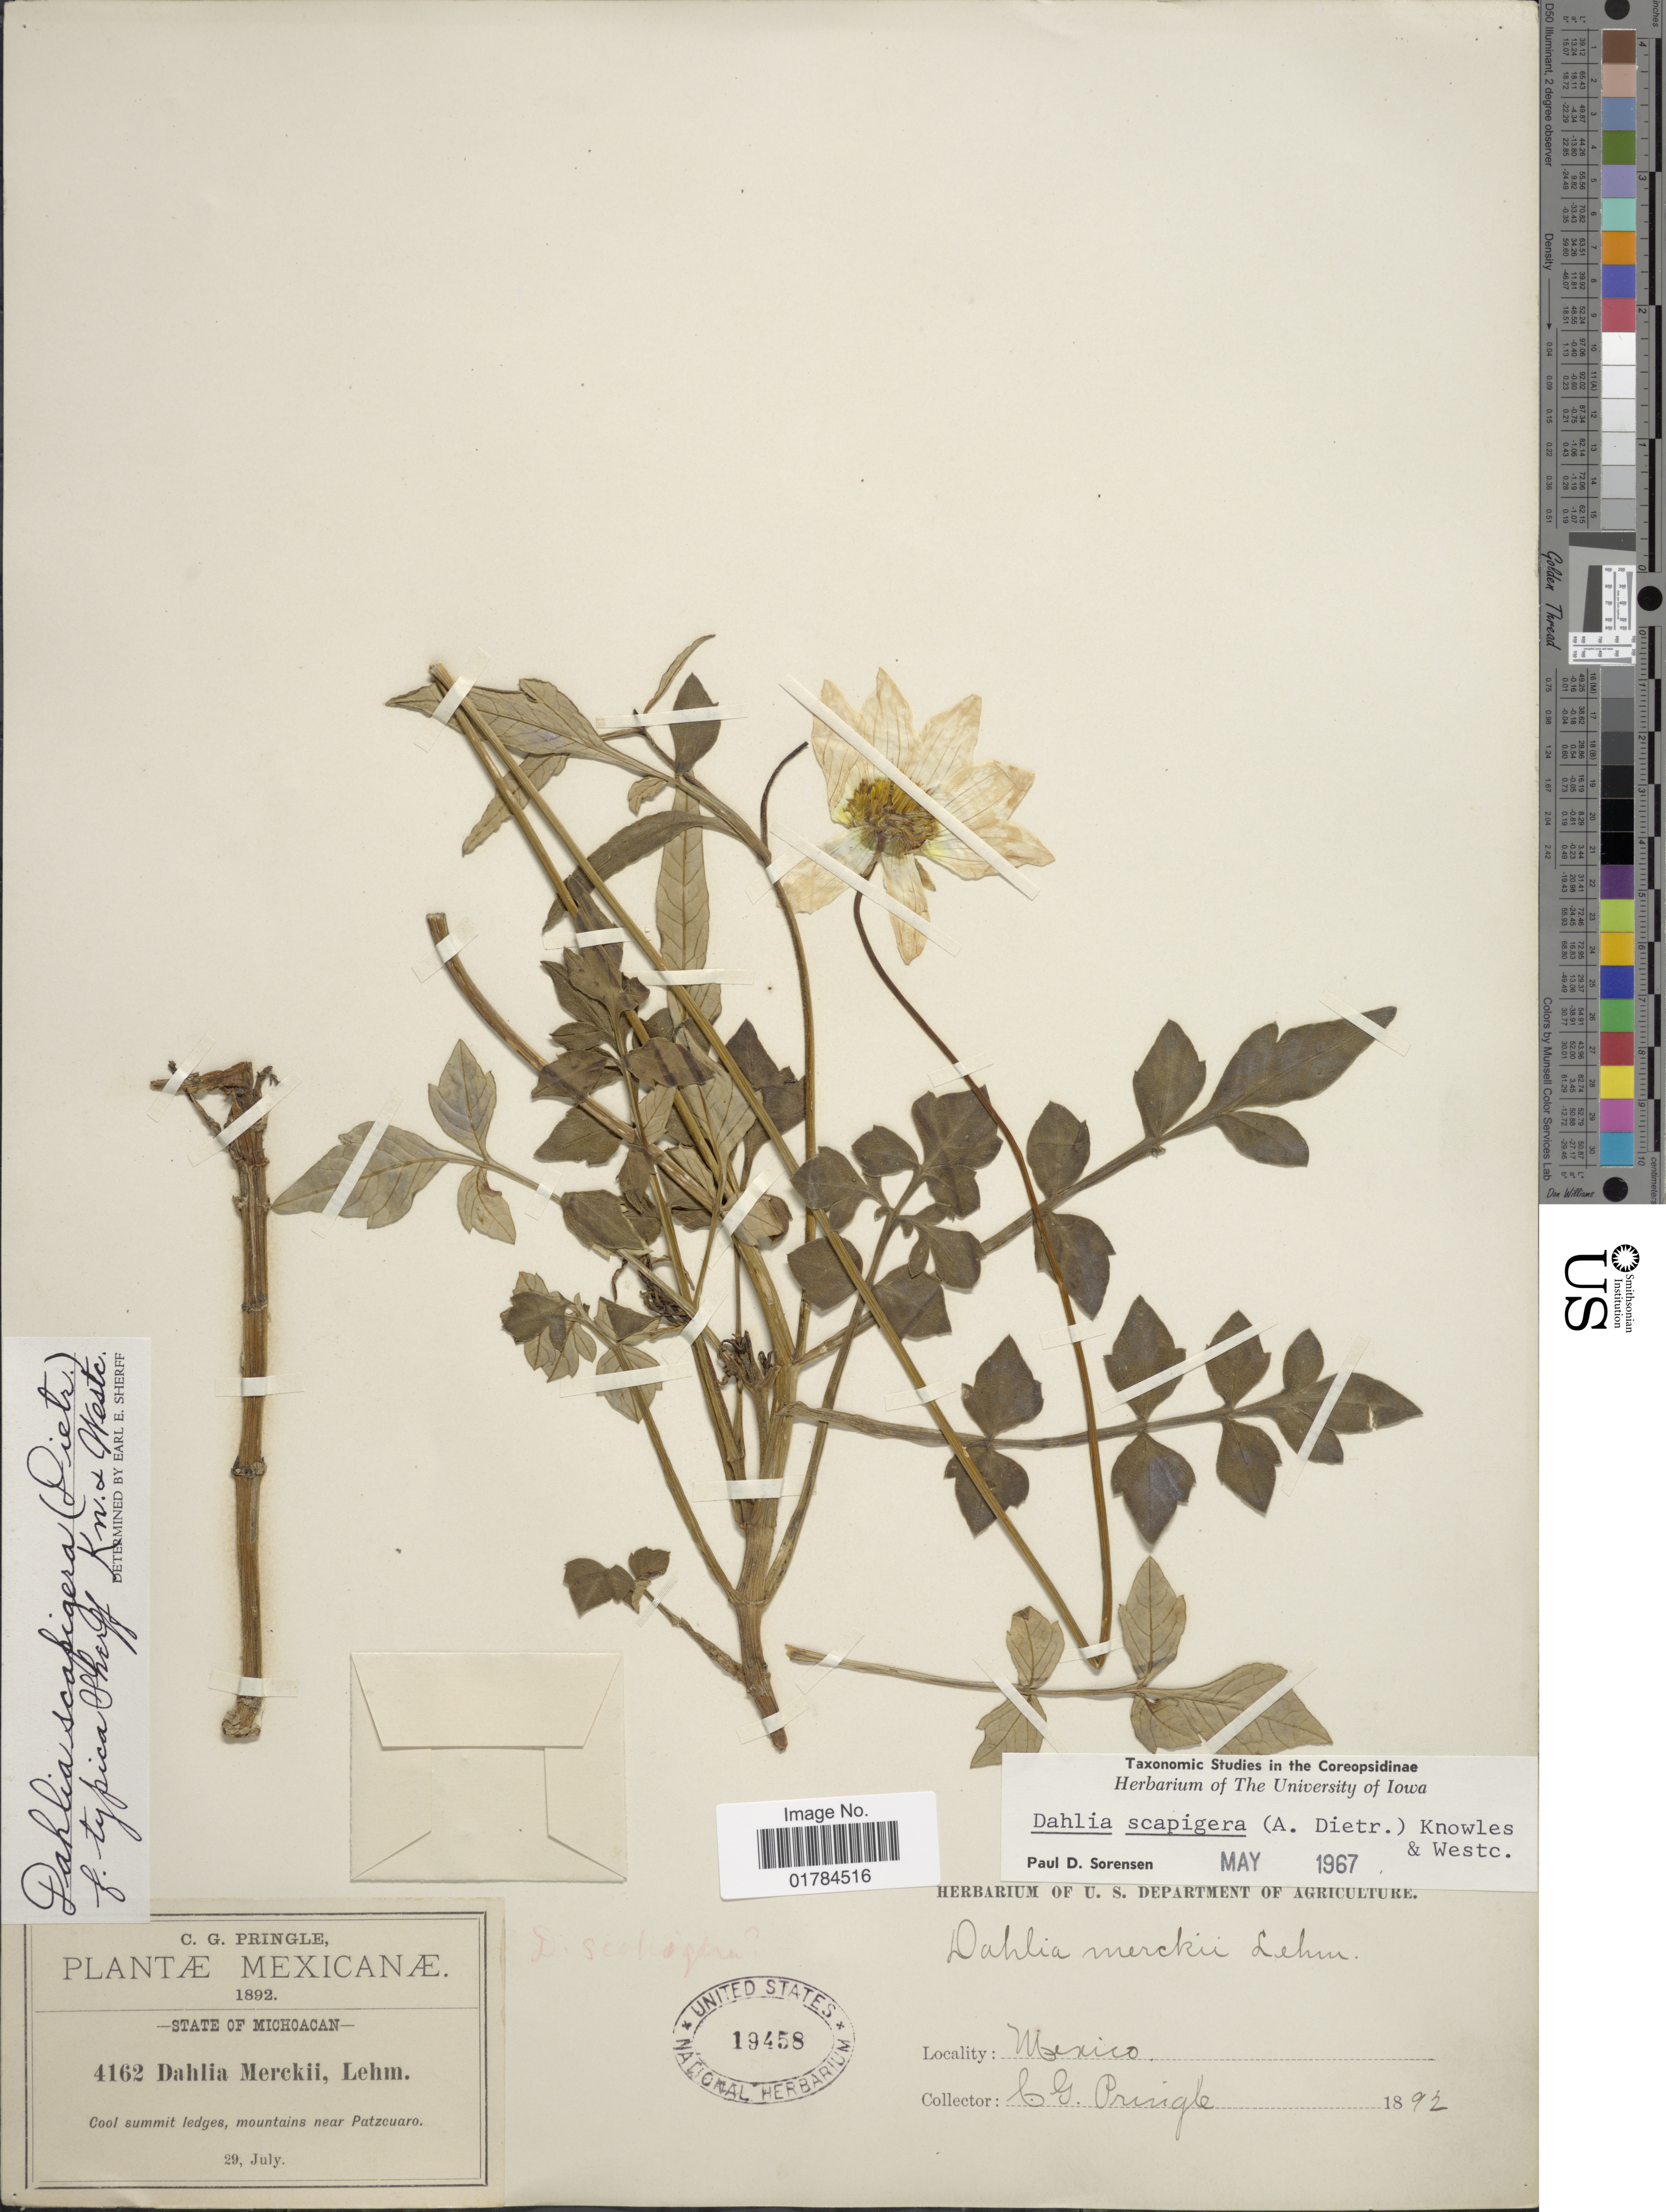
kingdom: Plantae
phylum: Tracheophyta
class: Magnoliopsida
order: Asterales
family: Asteraceae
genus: Dahlia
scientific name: Dahlia scapigera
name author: Knowles & Westc.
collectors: C. G. Pringle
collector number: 4162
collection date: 1892-07-29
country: Mexico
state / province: Michoacán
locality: Cool summit ledges, mountains near Patzcuaro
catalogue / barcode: US 19458